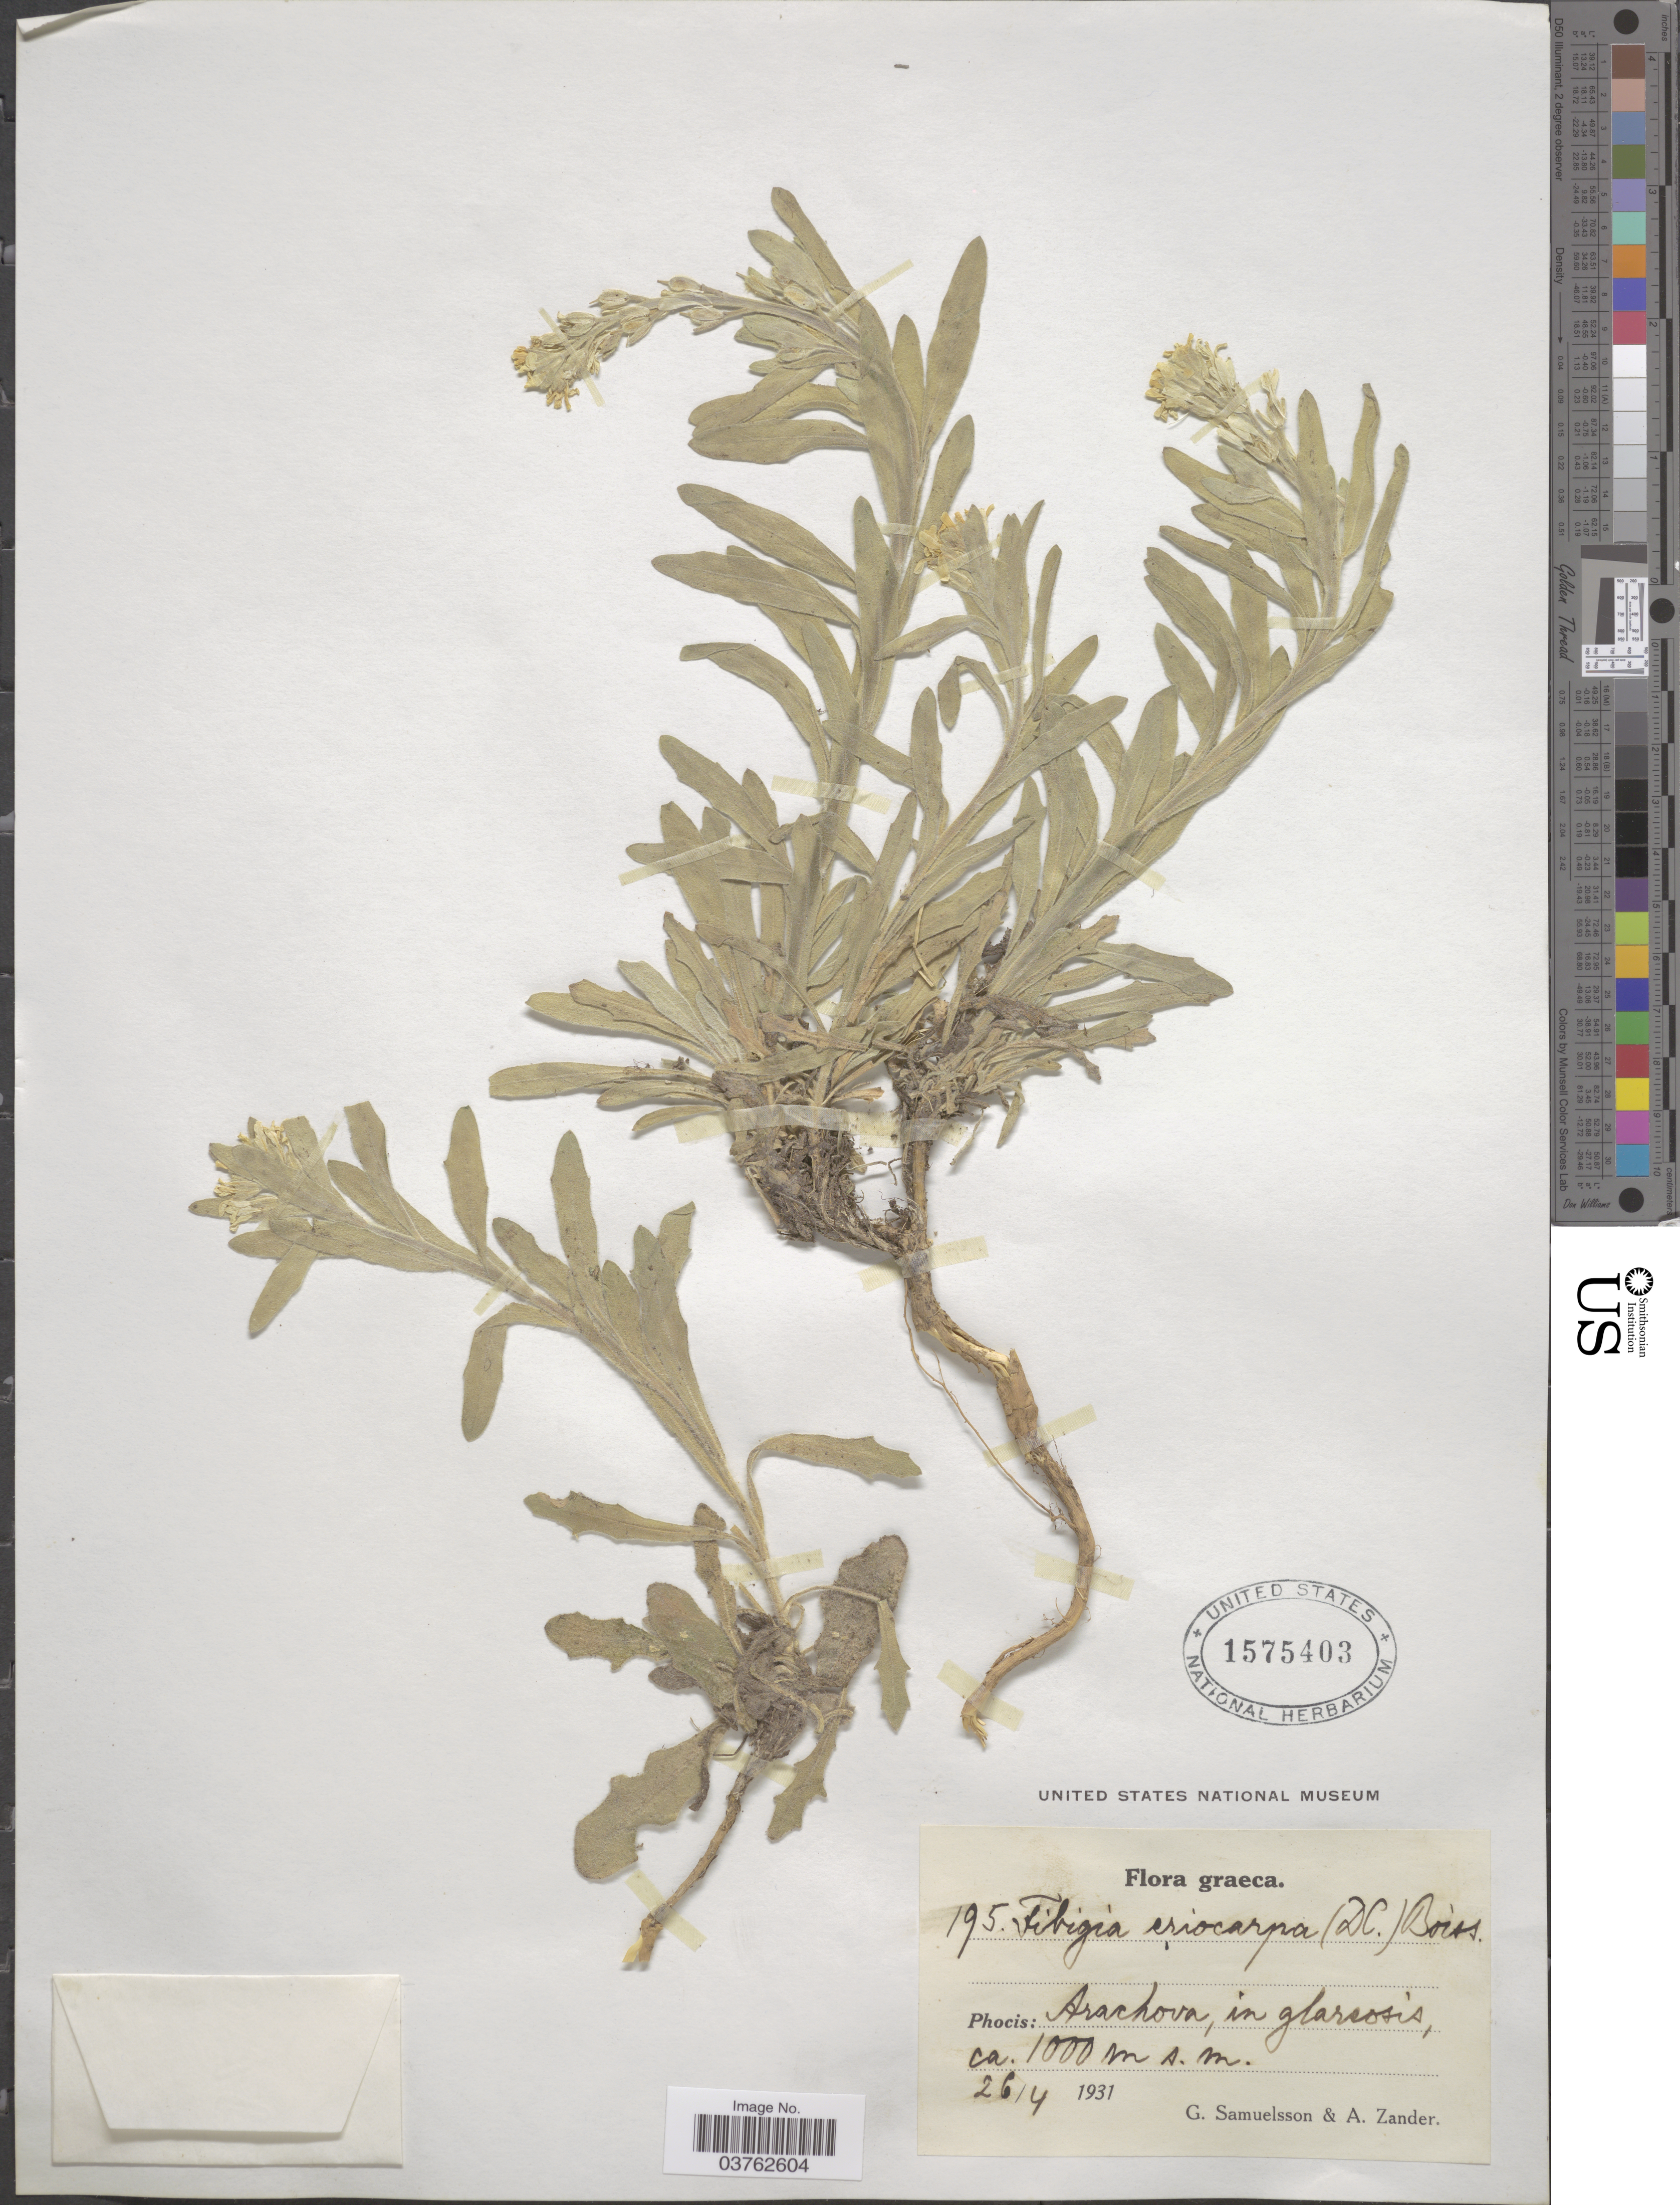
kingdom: Plantae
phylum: Tracheophyta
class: Magnoliopsida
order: Brassicales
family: Brassicaceae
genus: Fibigia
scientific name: Fibigia eriocarpa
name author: (DC.) Boiss.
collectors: G. Samuelsson & A. Zander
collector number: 195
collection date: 1931-04-26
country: Greece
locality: Graeca. Phocis: Arachova, in glareosis.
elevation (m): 1000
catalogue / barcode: US 1575403